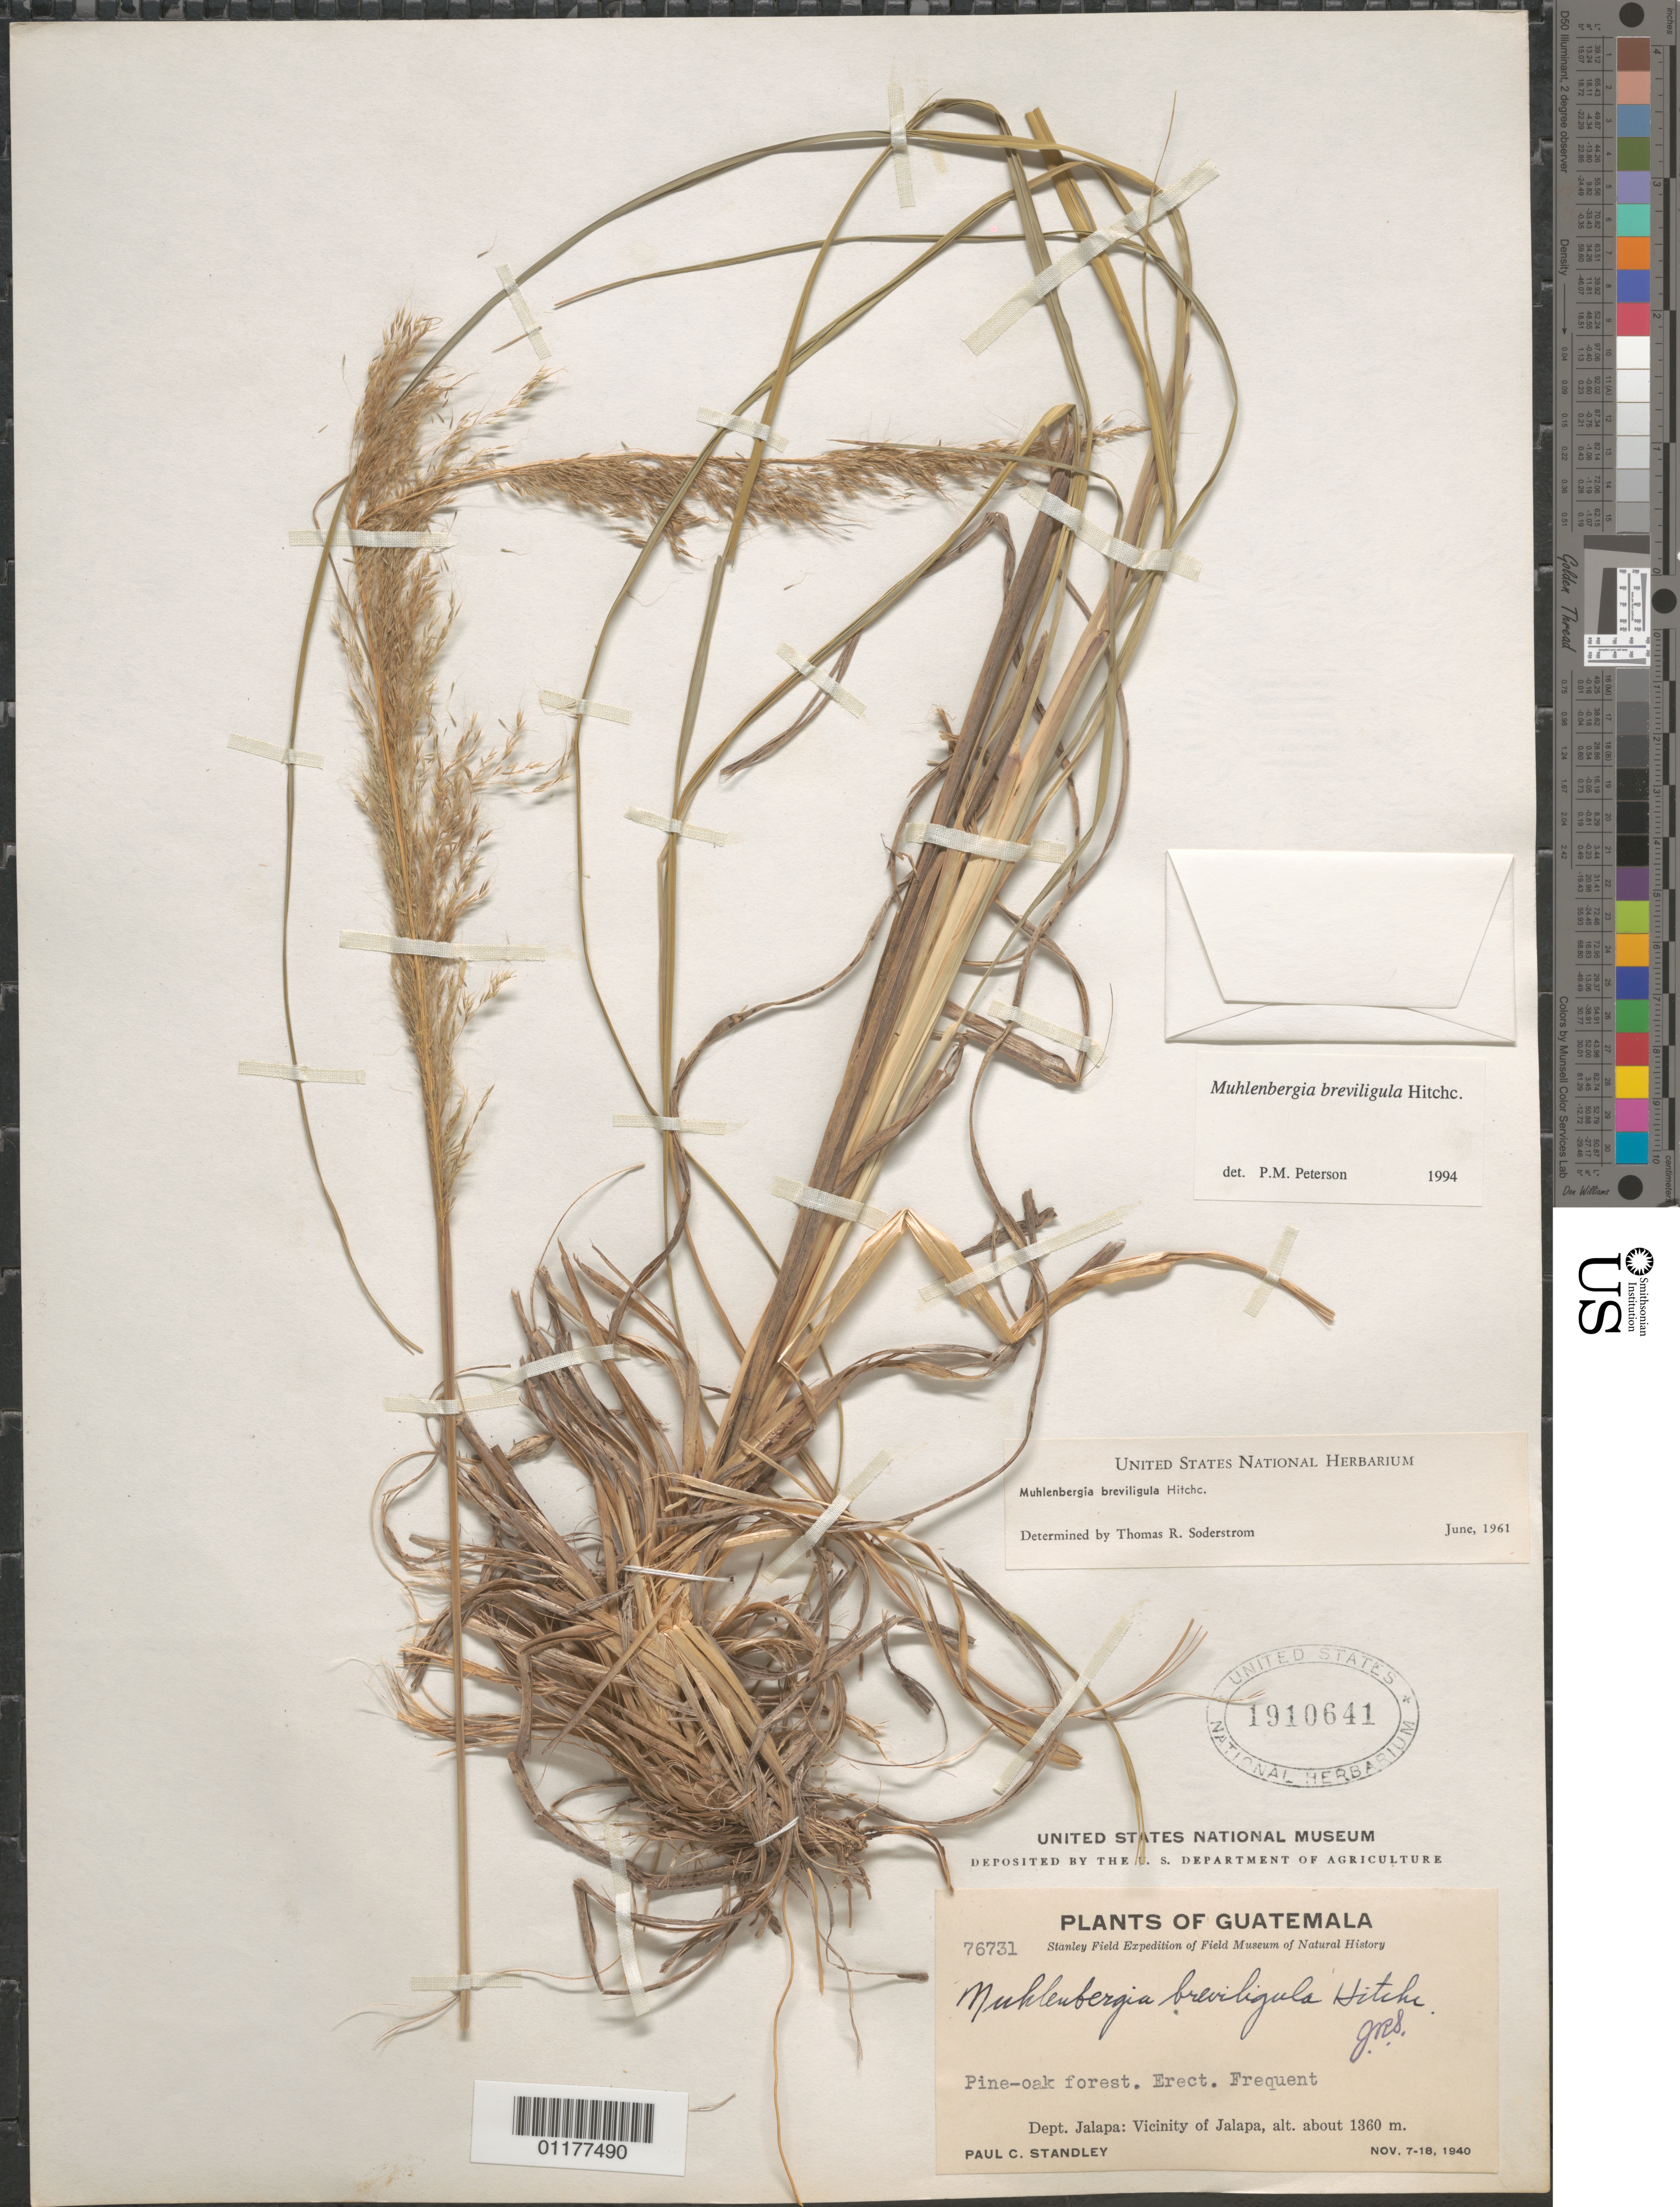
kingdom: Plantae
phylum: Tracheophyta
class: Liliopsida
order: Poales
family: Poaceae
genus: Muhlenbergia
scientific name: Muhlenbergia breviligula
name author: Hitchc.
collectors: P. C. Standley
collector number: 76731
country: Guatemala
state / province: Jalapa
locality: Jalapa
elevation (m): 1360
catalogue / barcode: US 1910641